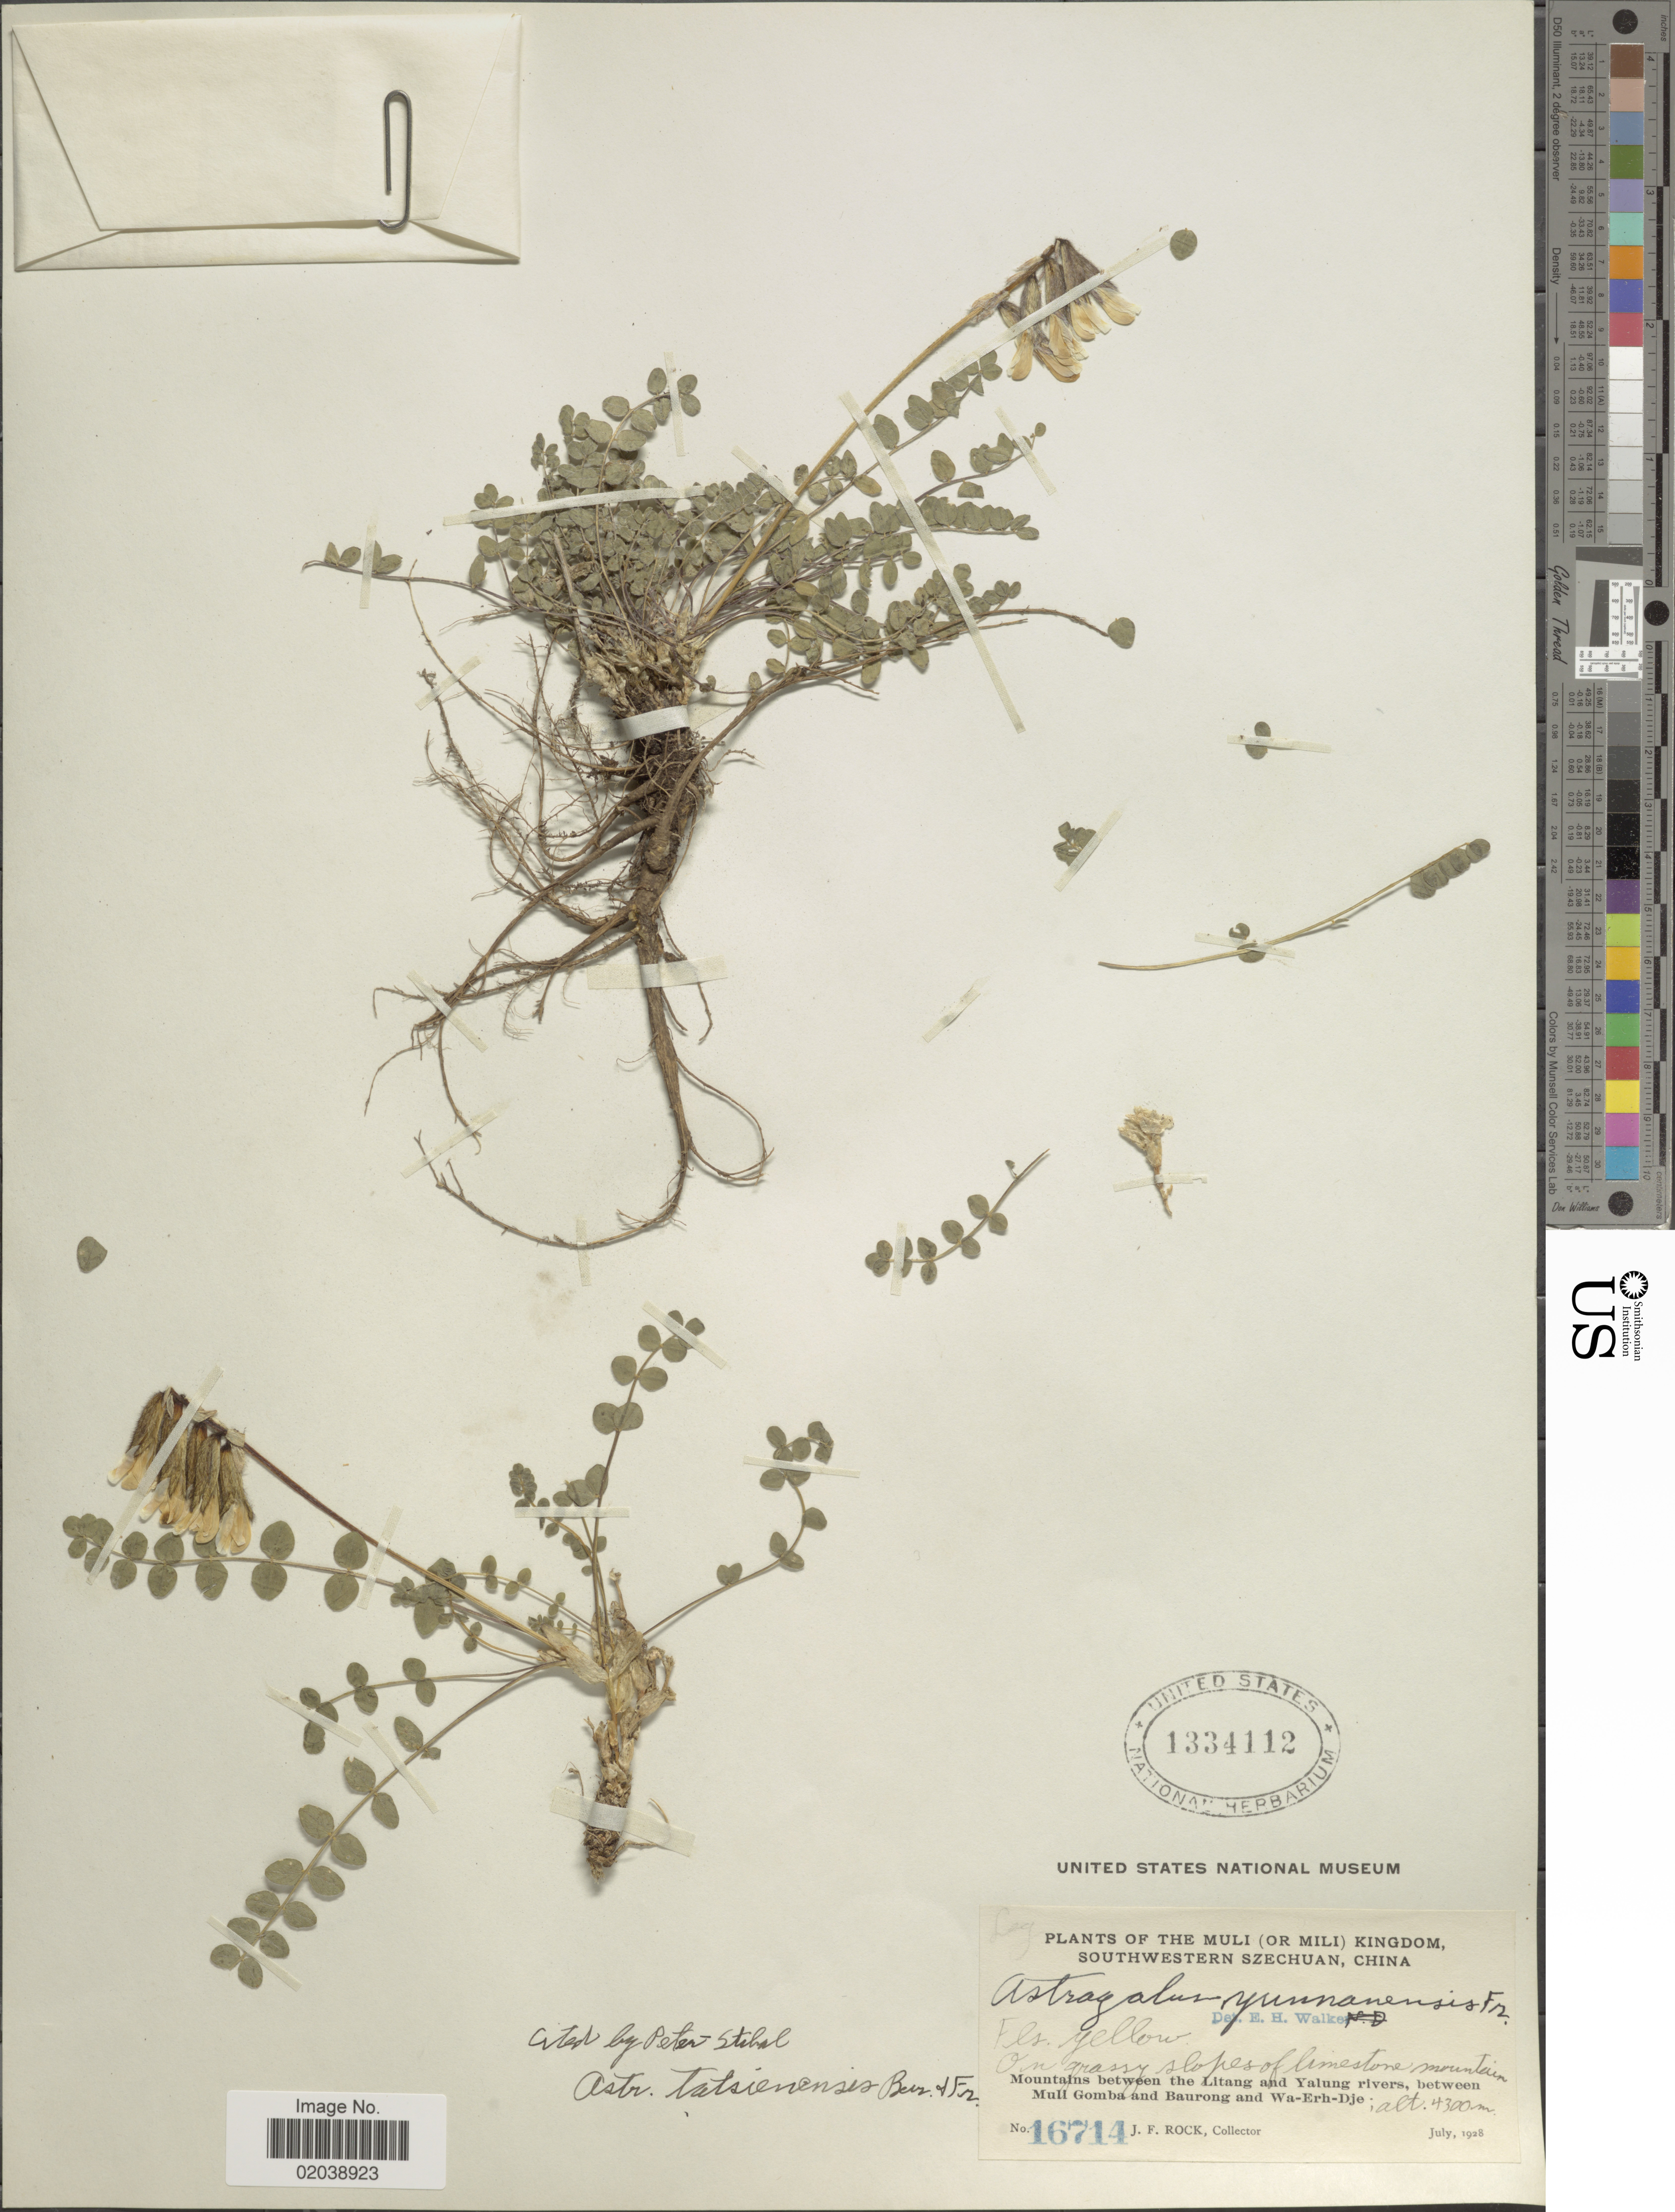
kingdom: Plantae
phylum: Tracheophyta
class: Magnoliopsida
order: Fabales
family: Fabaceae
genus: Astragalus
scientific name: Astragalus tatsiensis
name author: Bureau & Franch.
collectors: J. Rock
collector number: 16714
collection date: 1928-07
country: China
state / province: Sichuan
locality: The Muli (Or Mili) Kingdomn, Southwestern Zsechuan, China, Mountains between the Litang and Yalung river, between Muli Gomba and Baurong and Wa-Erh-Dje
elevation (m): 4300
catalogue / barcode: US 1334112